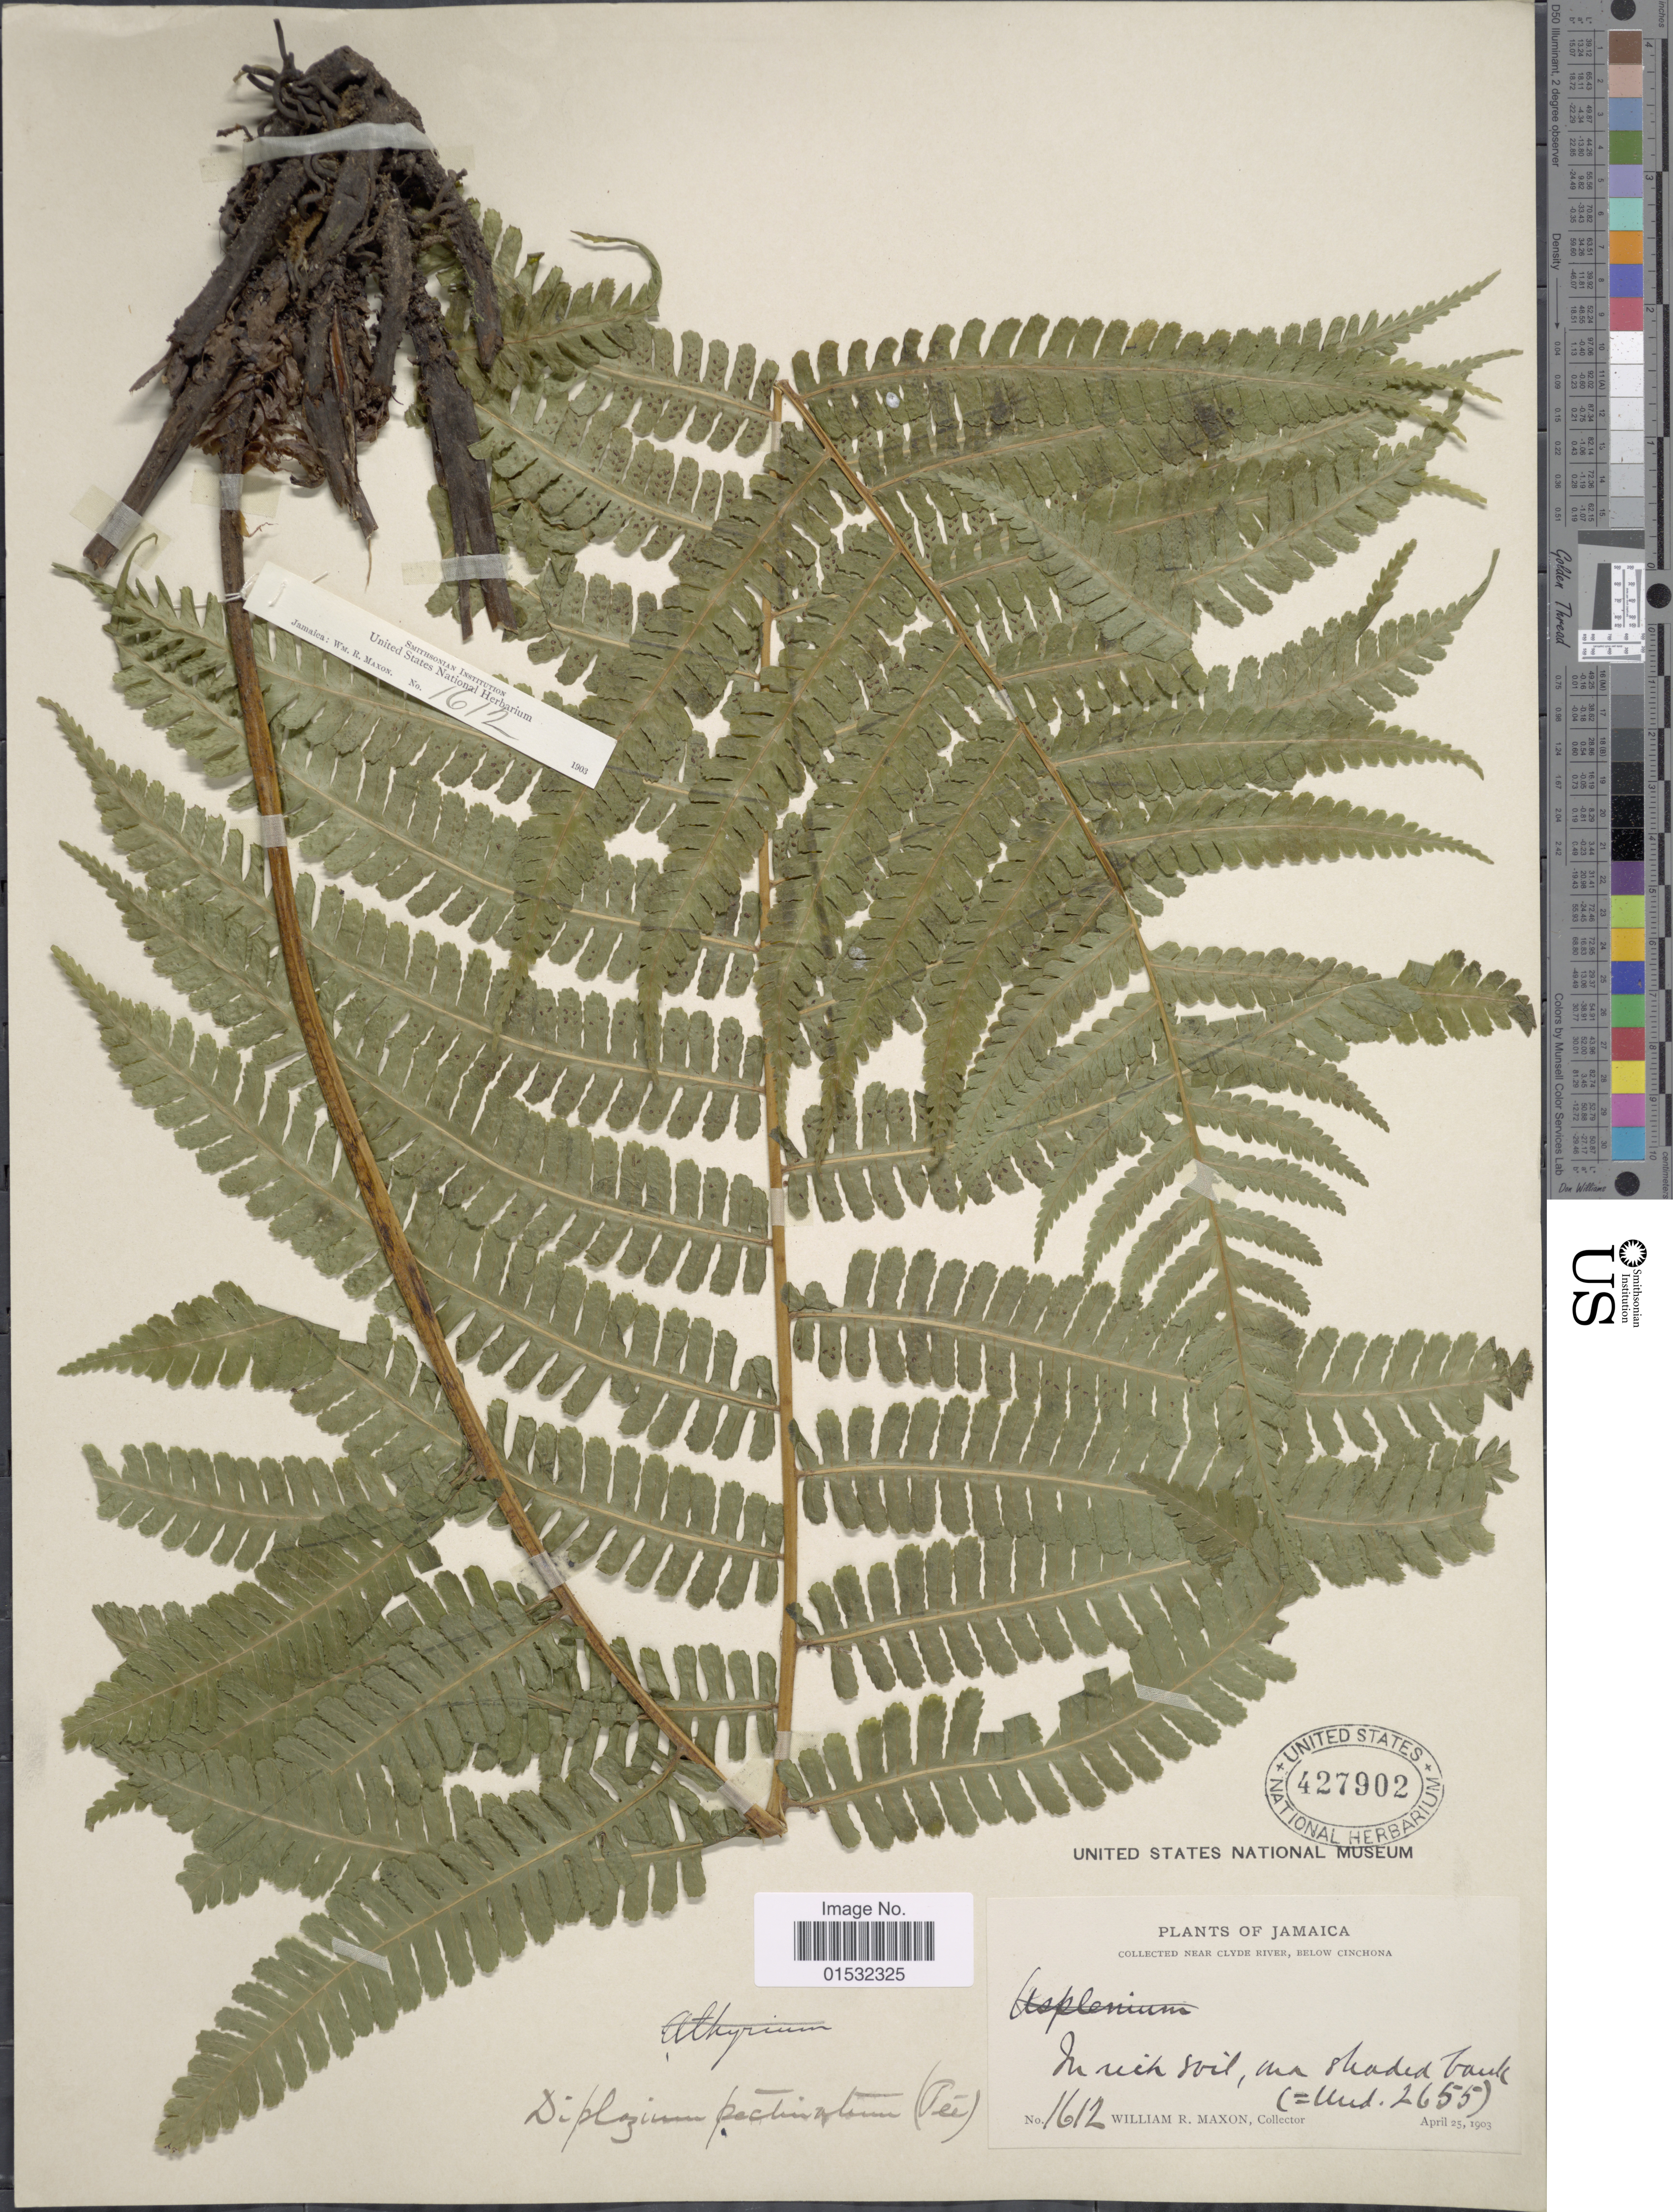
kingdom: Plantae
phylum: Tracheophyta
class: Polypodiopsida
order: Polypodiales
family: Athyriaceae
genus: Diplazium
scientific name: Diplazium pectinatum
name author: (Fée) C. Chr.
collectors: W. R. Maxon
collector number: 1612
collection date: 1903-04-25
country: Jamaica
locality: Near Clyde River, below Cinchona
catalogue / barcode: US 427902